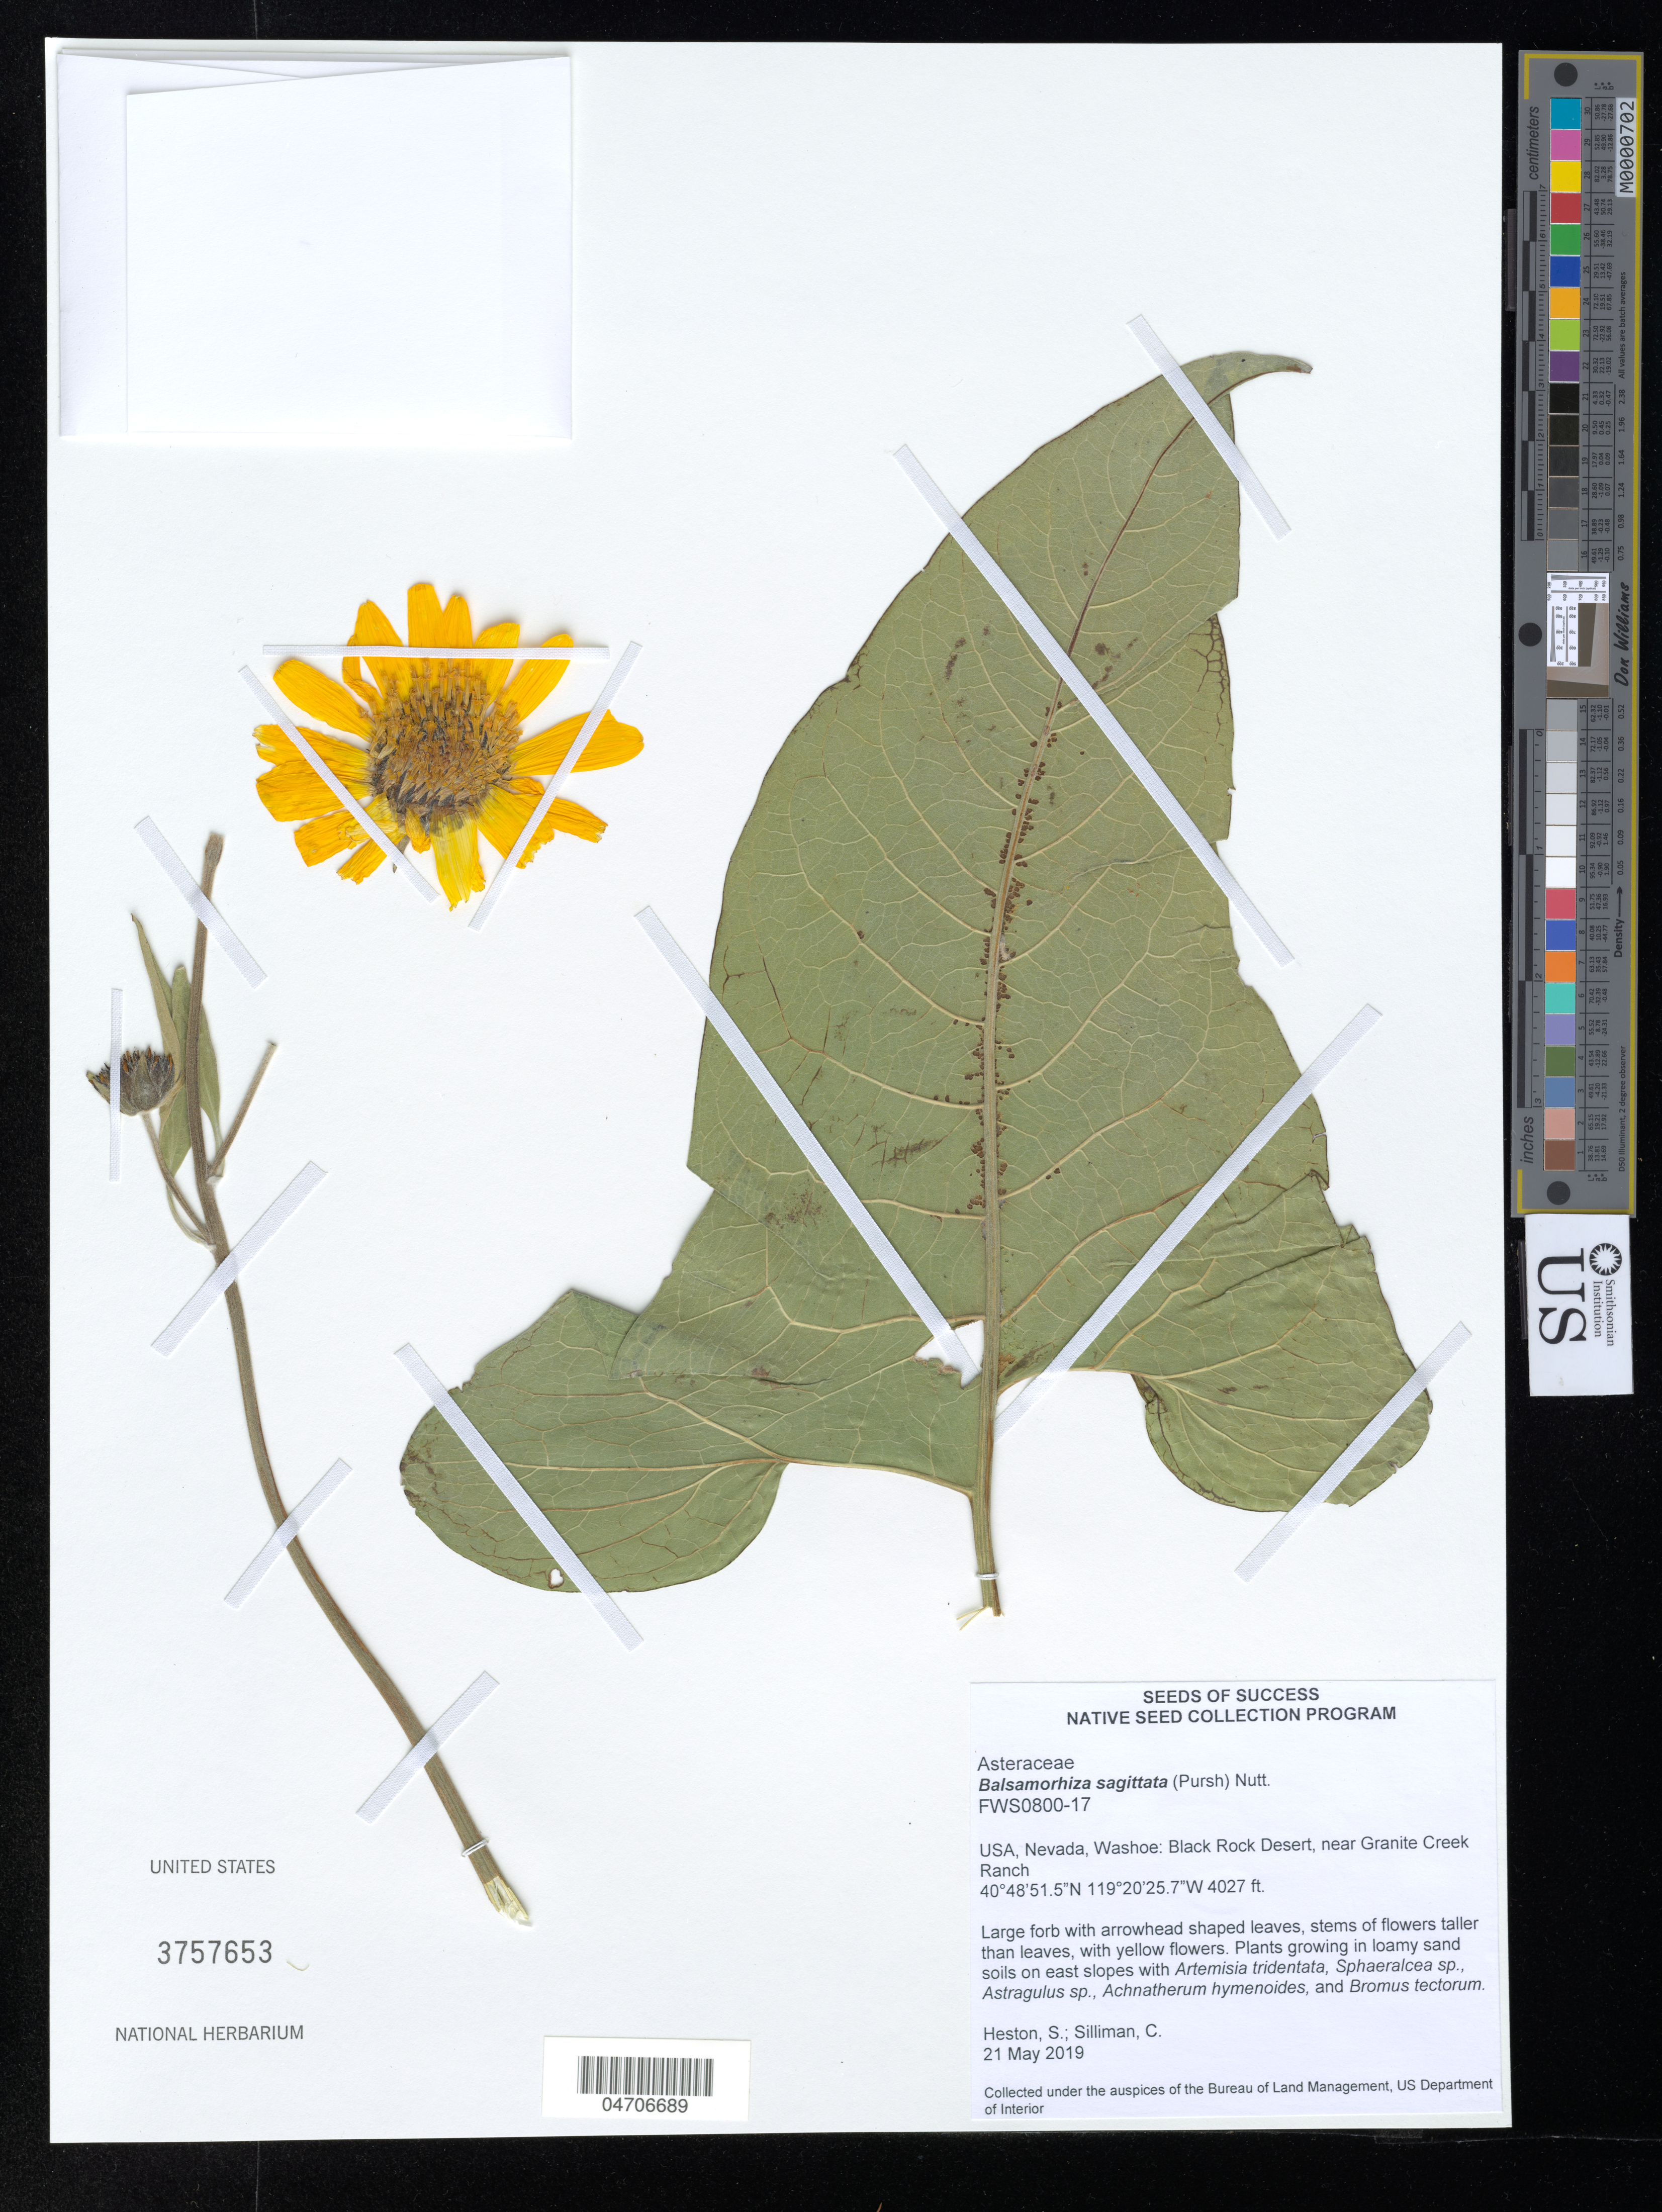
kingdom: Plantae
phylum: Tracheophyta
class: Magnoliopsida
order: Asterales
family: Asteraceae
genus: Balsamorhiza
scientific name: Balsamorhiza sagittata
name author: (Pursh) Nutt.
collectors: S. Heston & C. Silliman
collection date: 2019-05-21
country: United States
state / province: Nevada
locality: Washoe: Black Rock Desert, near Granite Creek Ranch.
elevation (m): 1227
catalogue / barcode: US 3757653